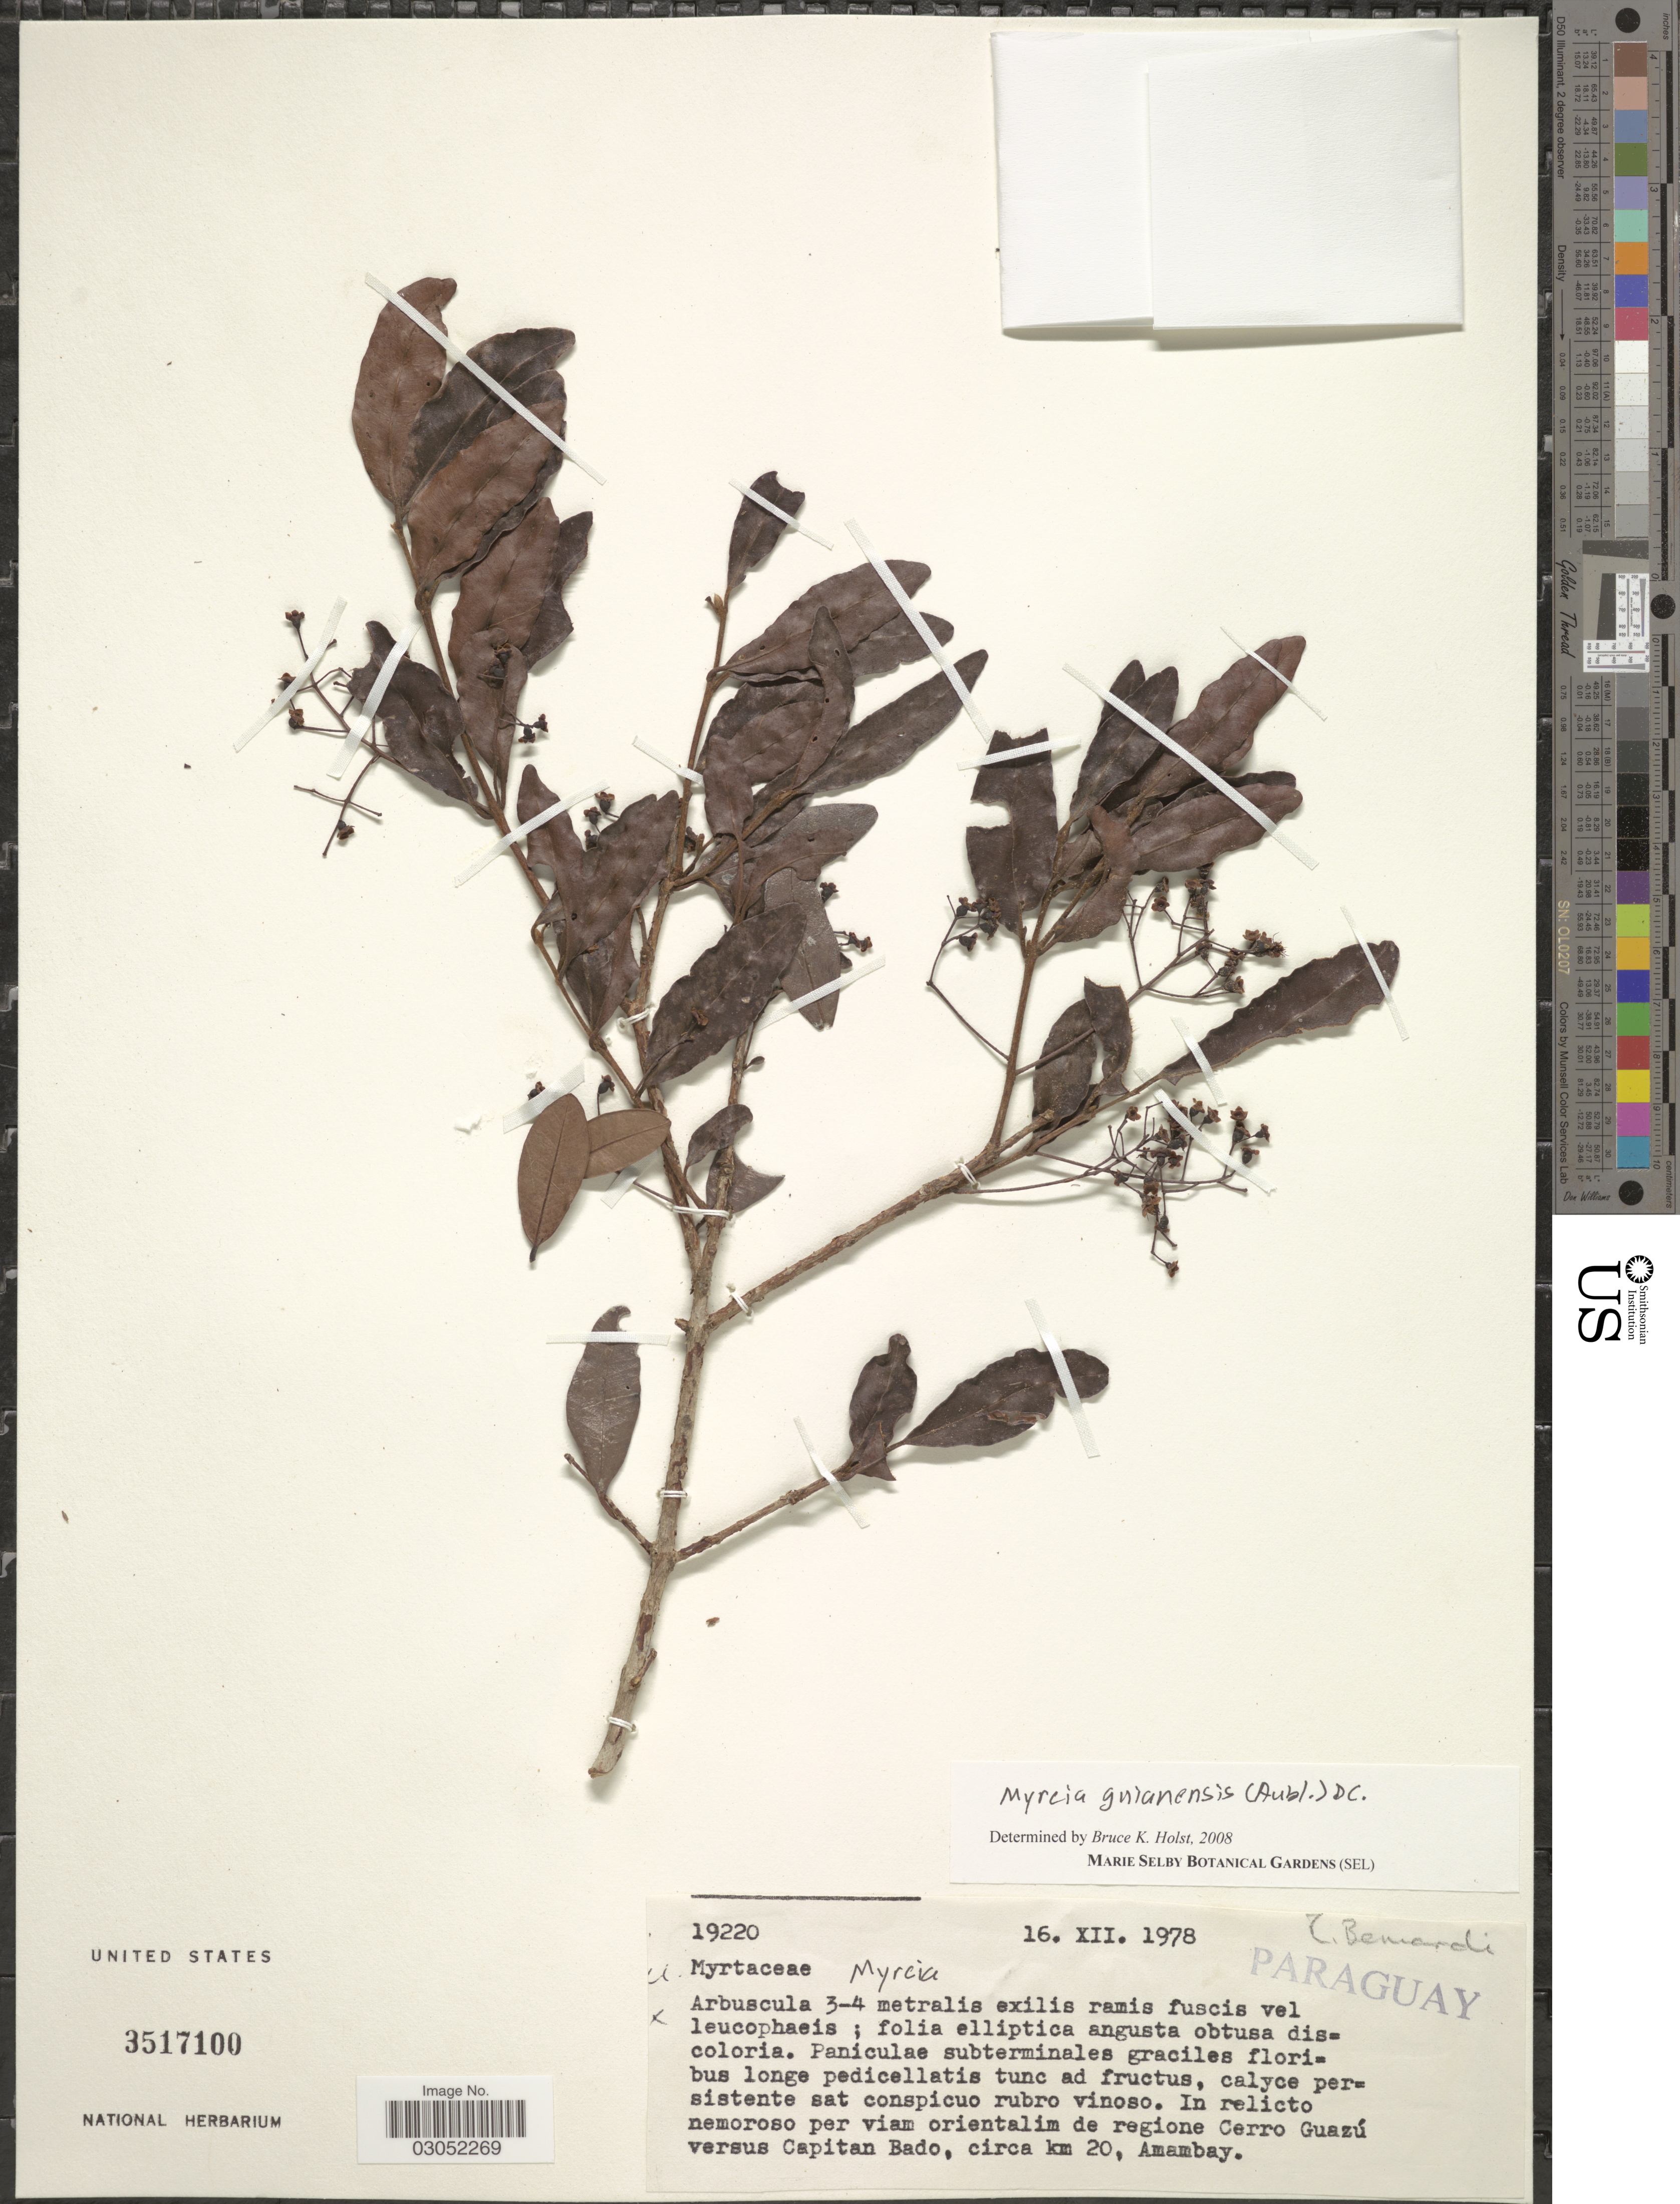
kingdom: Plantae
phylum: Tracheophyta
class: Magnoliopsida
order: Myrtales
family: Myrtaceae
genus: Myrcia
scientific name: Myrcia guianensis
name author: (Aubl.) DC.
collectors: L. Bernardi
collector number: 19220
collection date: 1978-12-16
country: Paraguay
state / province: Amambay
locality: In relicto nemoroso per viam orientalim de regione Cerro Guazú versus Capitan Bado, circa km 20, Amambay.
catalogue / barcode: US 3517100